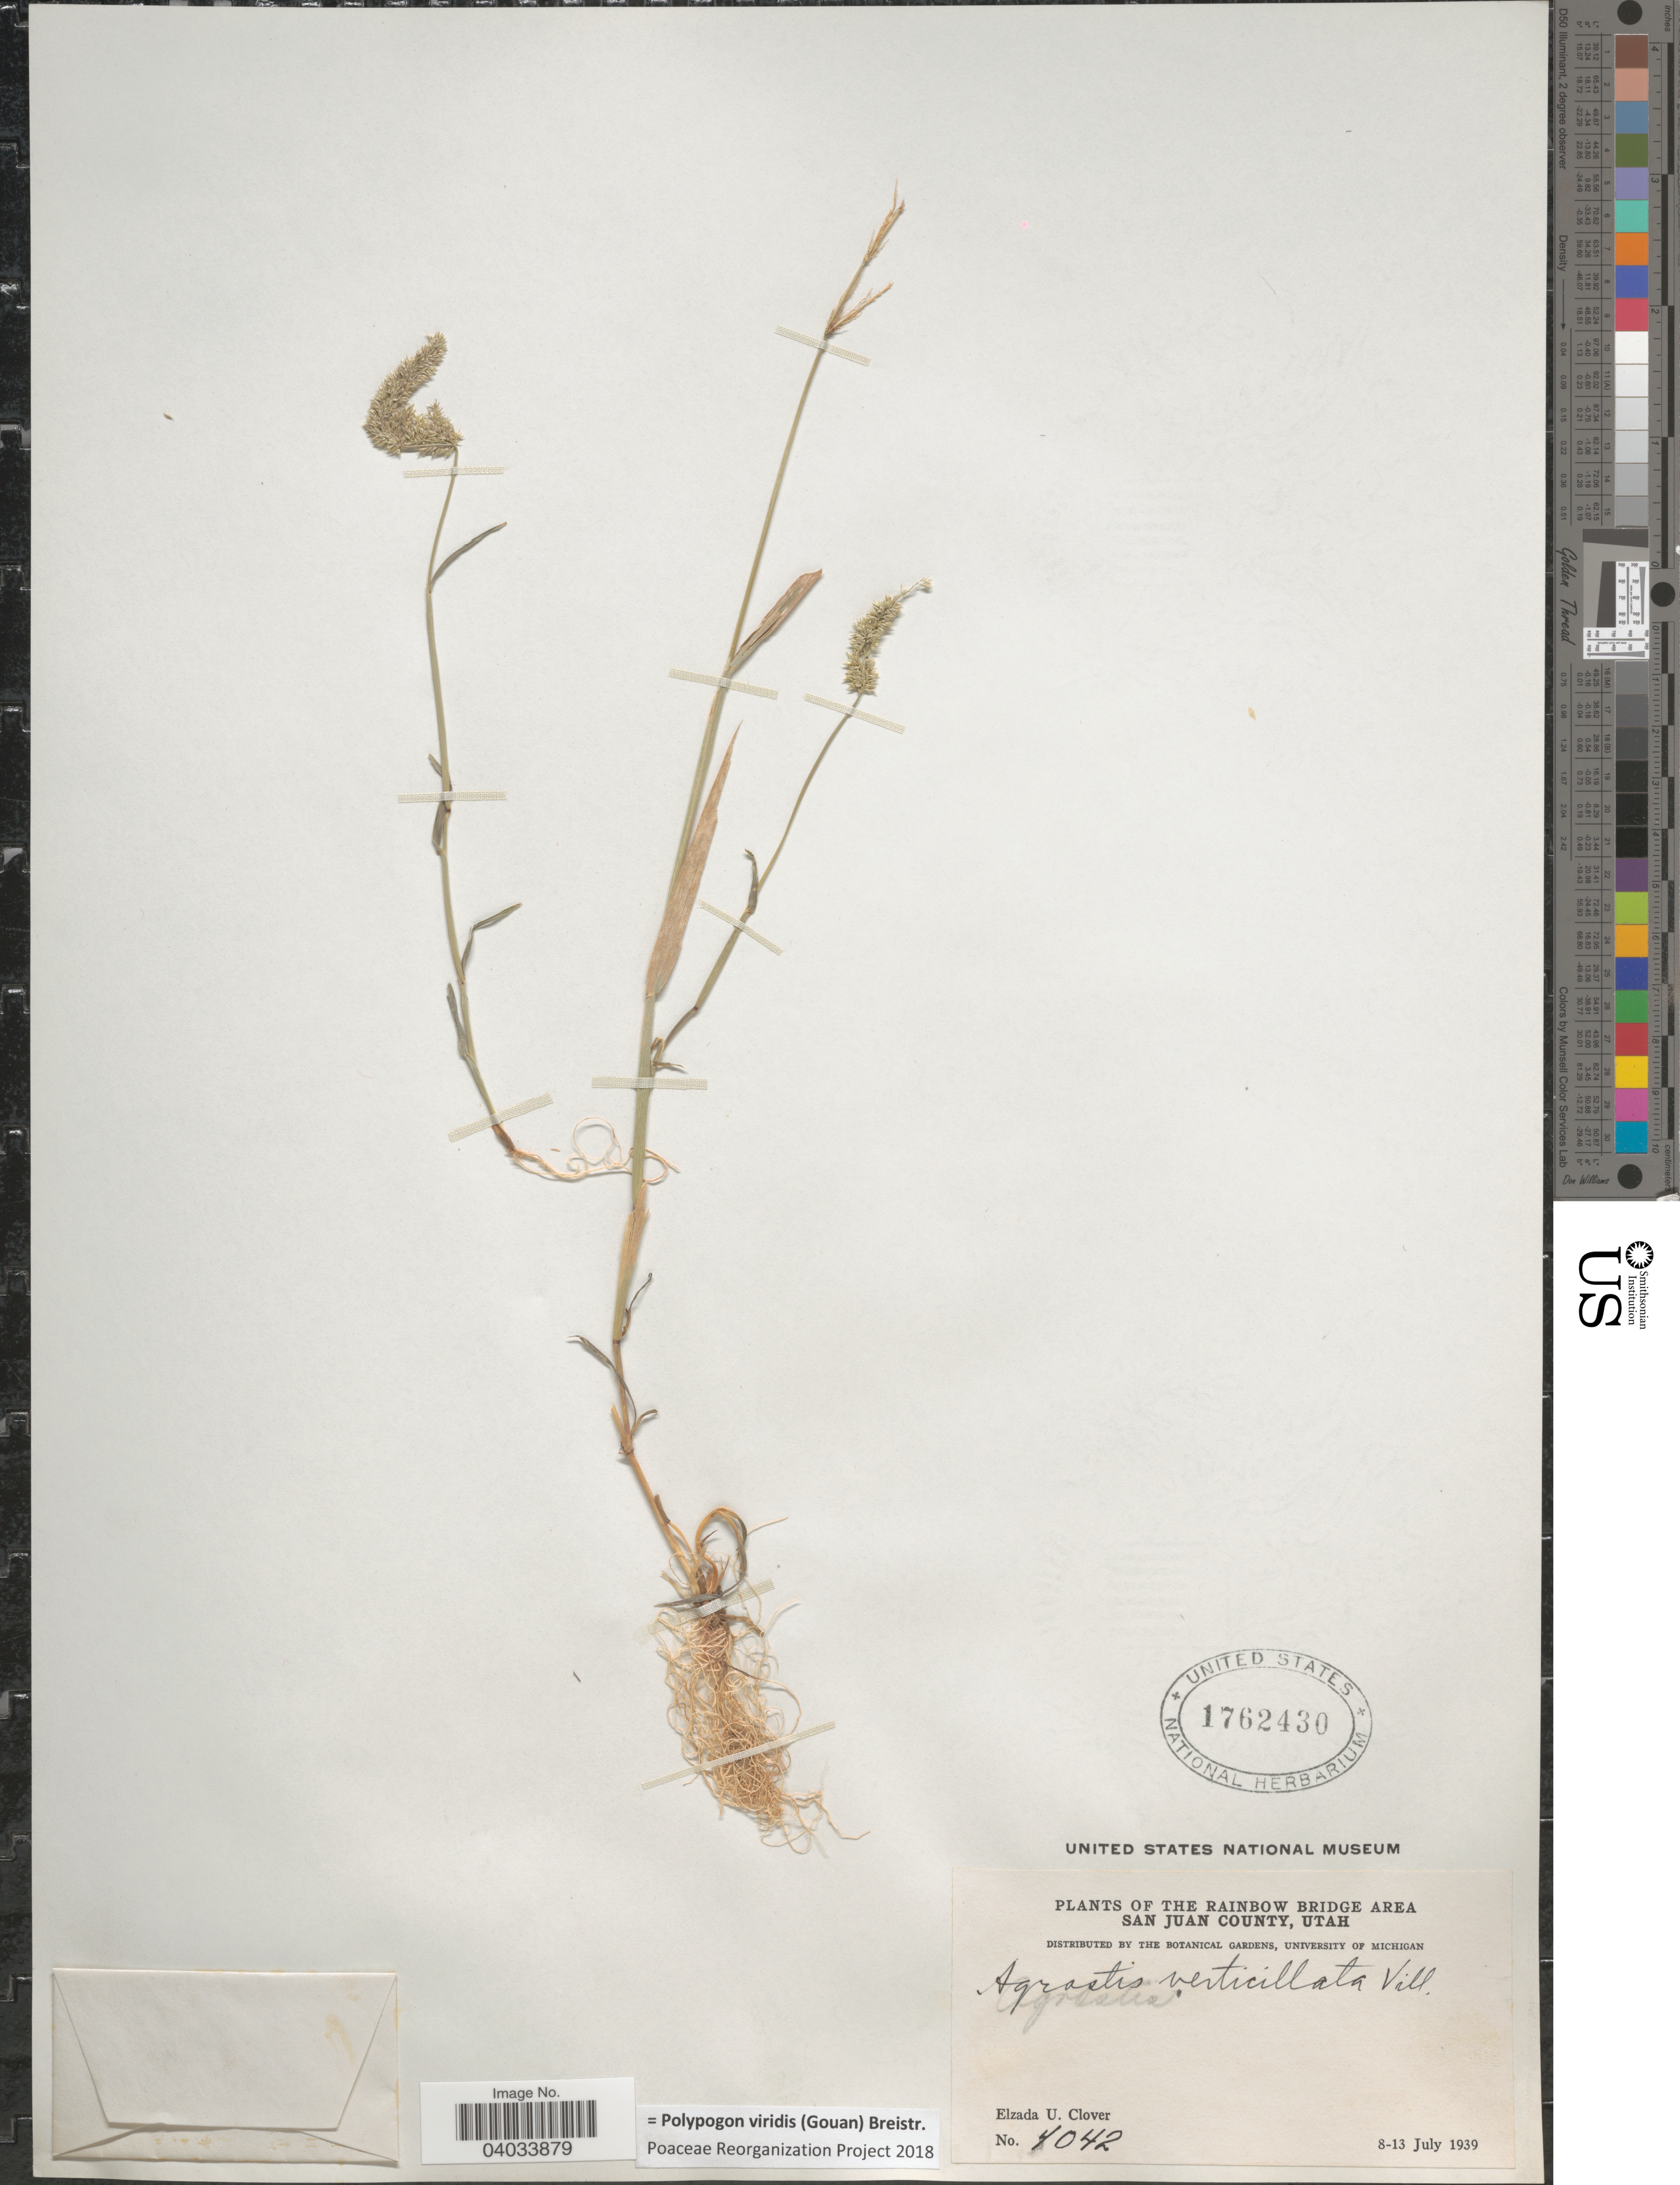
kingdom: Plantae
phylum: Tracheophyta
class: Liliopsida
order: Poales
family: Poaceae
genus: Polypogon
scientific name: Polypogon viridis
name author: (Gouan) Breistroffer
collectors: E. U. Clover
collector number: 4042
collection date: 1939-07-08/1939-07-13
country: United States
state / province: Utah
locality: Rainbow Bridge Area. San Juan County.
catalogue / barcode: US 1762430